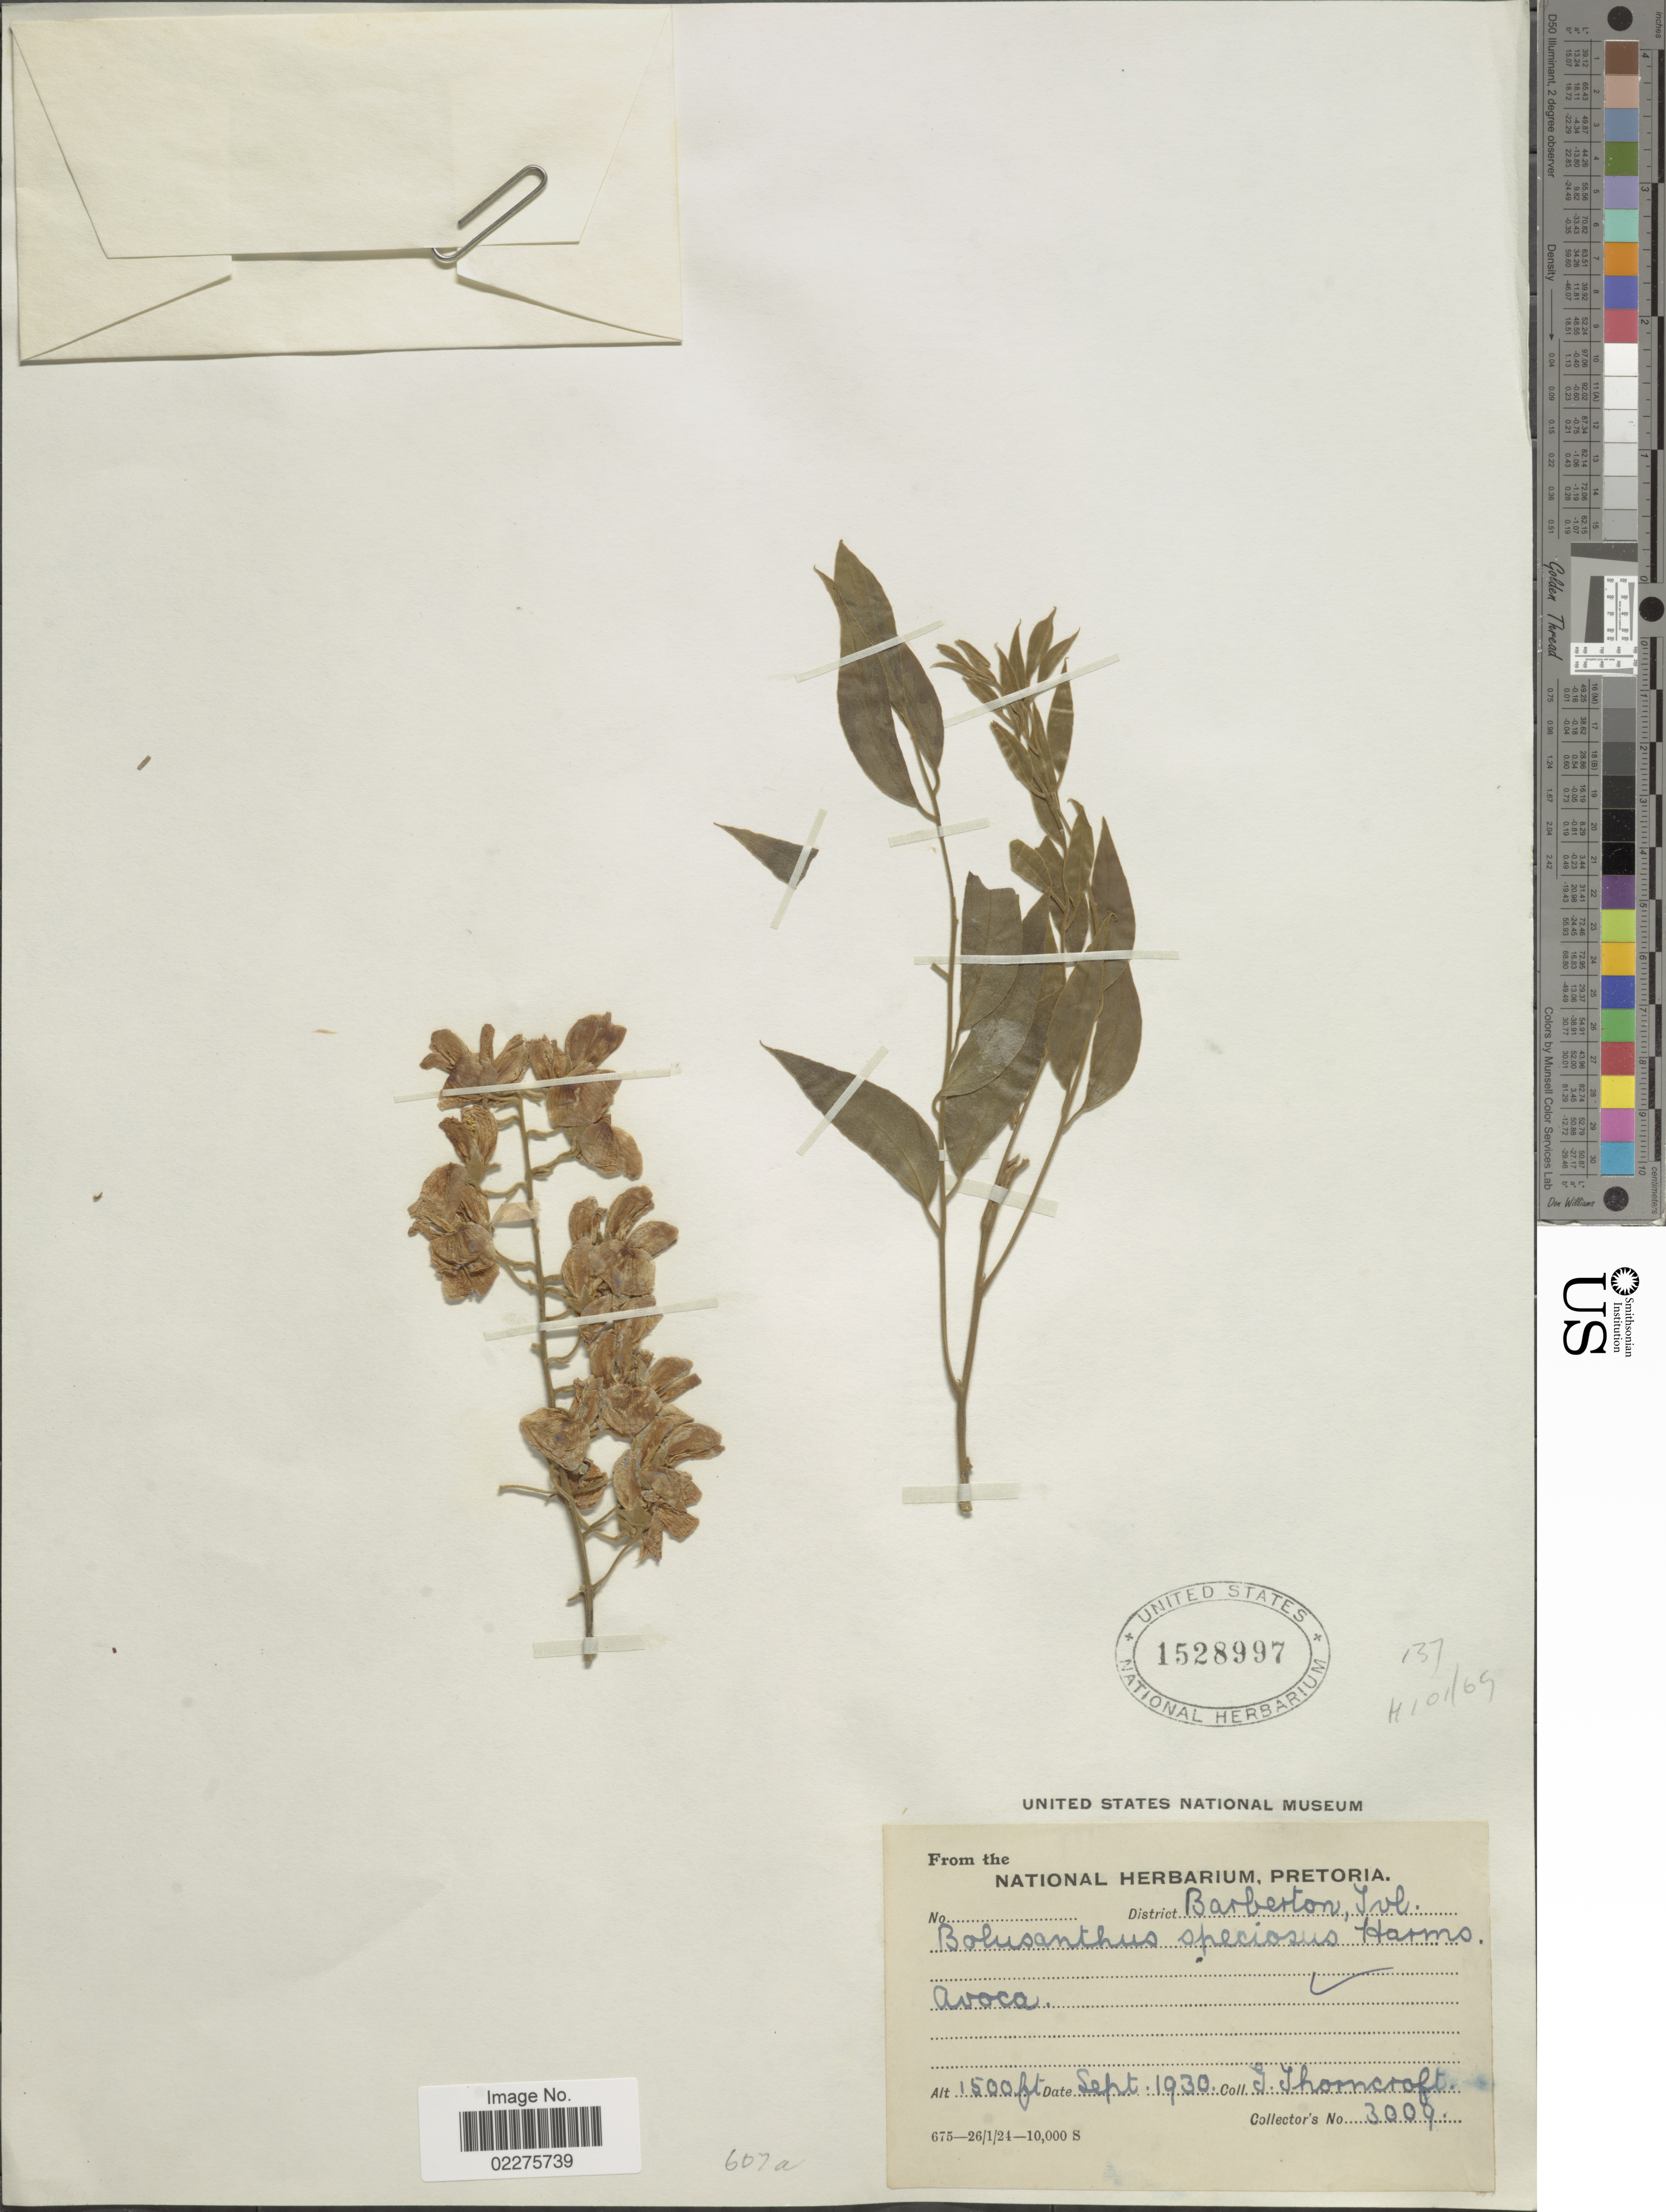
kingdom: Plantae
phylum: Tracheophyta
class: Magnoliopsida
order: Fabales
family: Fabaceae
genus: Bolusanthus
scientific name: Bolusanthus speciosus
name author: (Bolus) Harms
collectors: G. Thorncroft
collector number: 3009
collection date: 1930-09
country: South Africa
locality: District Barberton, Tol. Avoca [unsure placement]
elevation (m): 457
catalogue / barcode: US 1528997